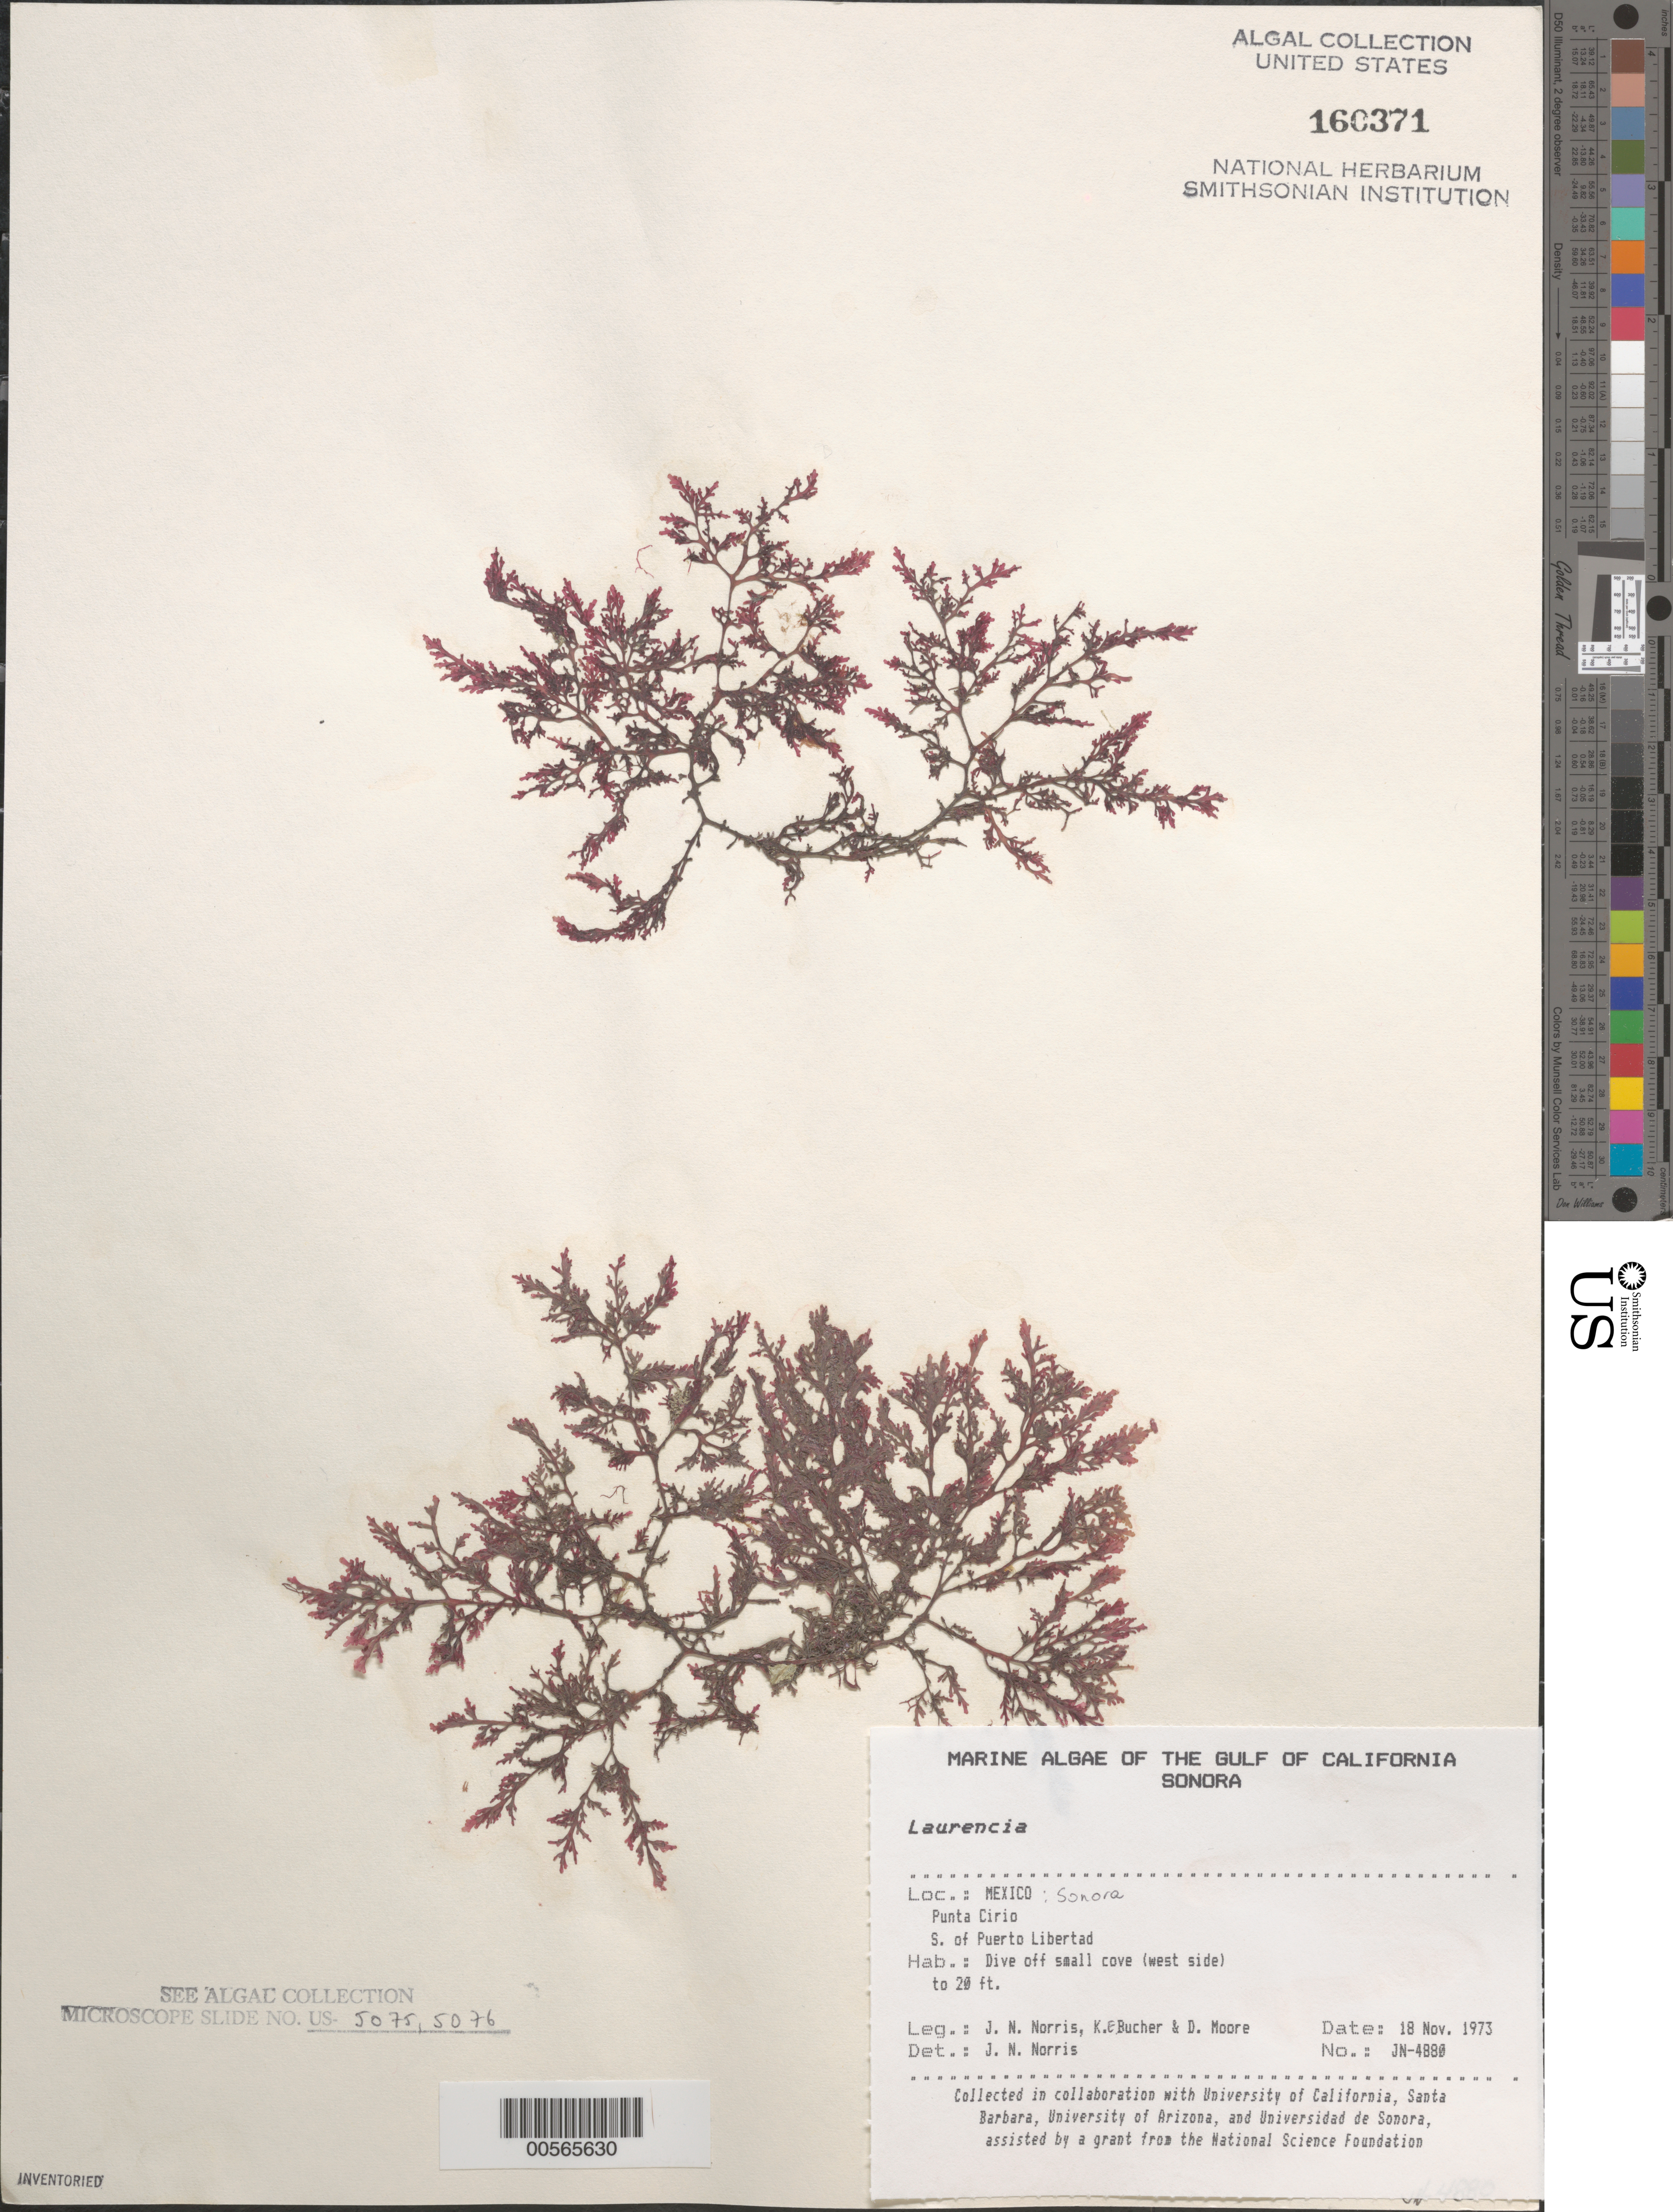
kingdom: Plantae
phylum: Rhodophyta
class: Florideophyceae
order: Ceramiales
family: Rhodomelaceae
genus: Laurencia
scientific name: Laurencia sp.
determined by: Norris, James N.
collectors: J. N. Norris, K. E. Bucher & D. Moore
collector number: JN-4880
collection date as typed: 18 Nov 1973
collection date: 1973-11-18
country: Mexico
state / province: Sonora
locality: Punta Cirio south of Puerto Libertad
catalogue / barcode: US 160371